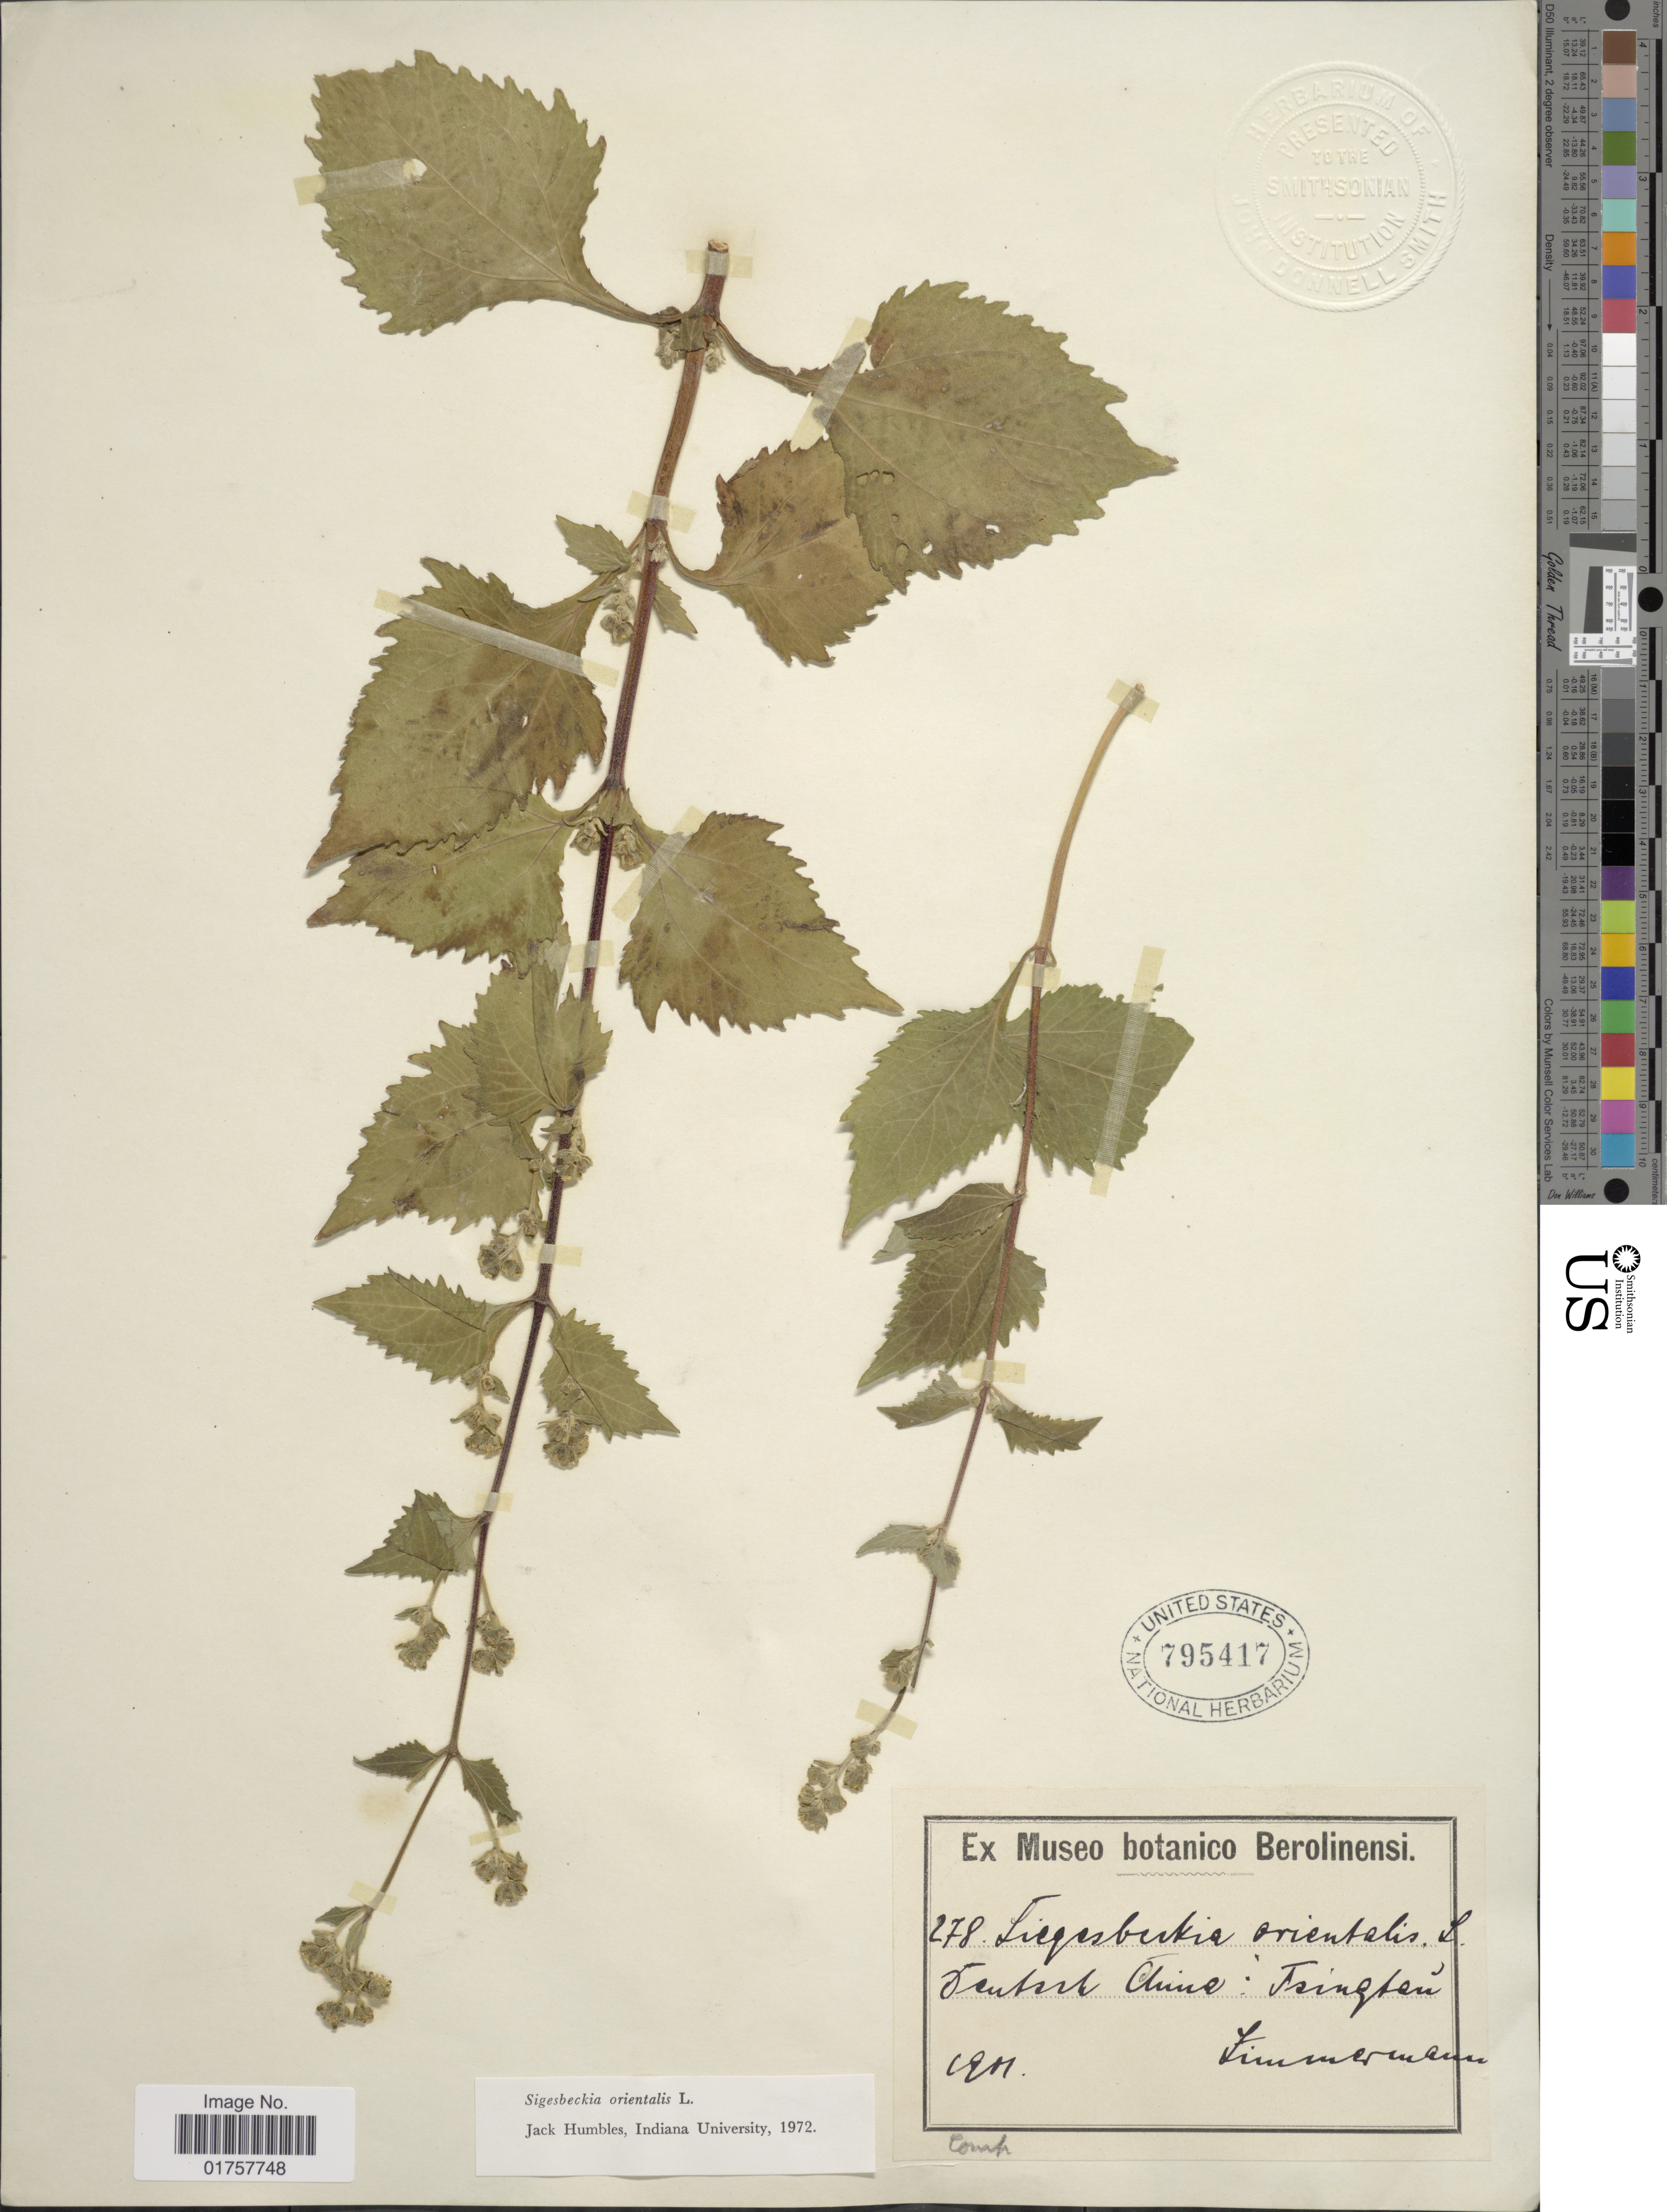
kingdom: Plantae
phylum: Tracheophyta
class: Magnoliopsida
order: Asterales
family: Asteraceae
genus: Sigesbeckia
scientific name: Sigesbeckia orientalis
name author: L.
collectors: -. Zimmermann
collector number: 278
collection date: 1901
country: China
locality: Central China: Tsingten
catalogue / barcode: US 795417